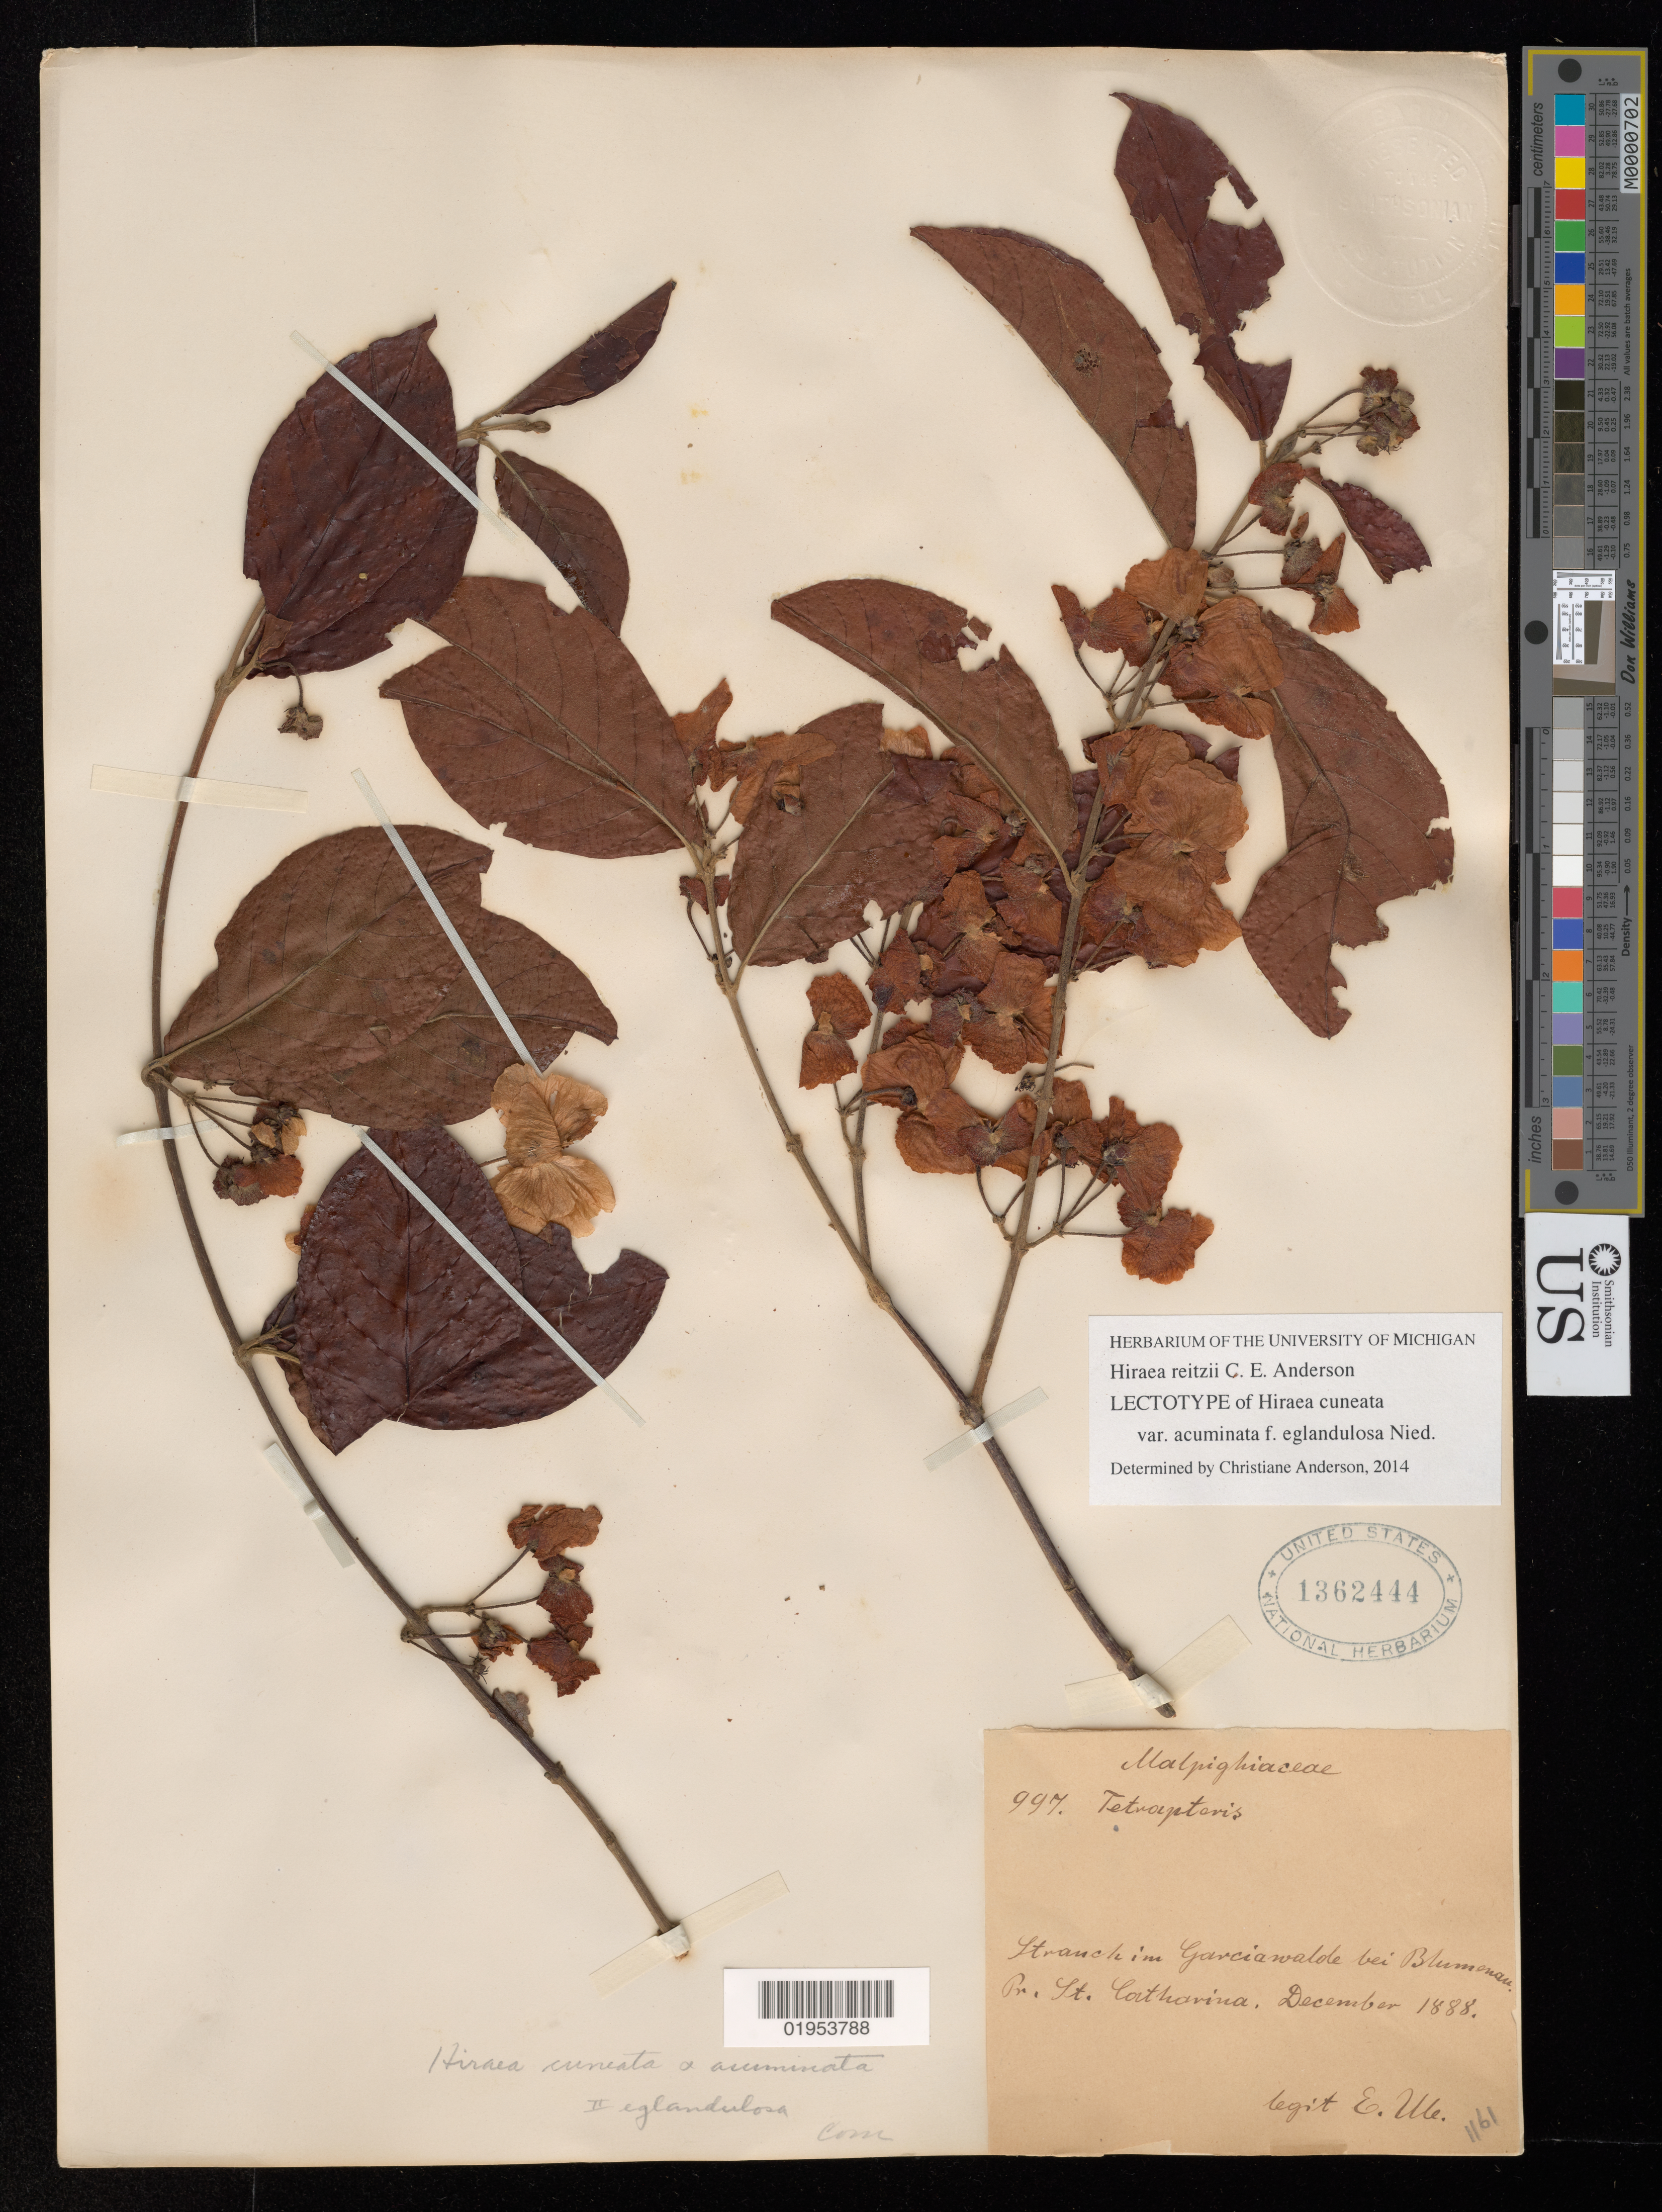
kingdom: Plantae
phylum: Tracheophyta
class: Magnoliopsida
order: Malpighiales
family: Malpighiaceae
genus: Hiraea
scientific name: Hiraea cuneata var. acuminata f. eglandulosa Nied.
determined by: Anderson, C. E., (MICH)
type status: Lectotype; Type Collection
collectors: E. H. Ule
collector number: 997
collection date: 1888-12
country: Brazil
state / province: Santa Catarina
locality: Stranch im Garciawalde bei Blumenau. Pr. St. Catharina.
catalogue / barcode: US 1362444